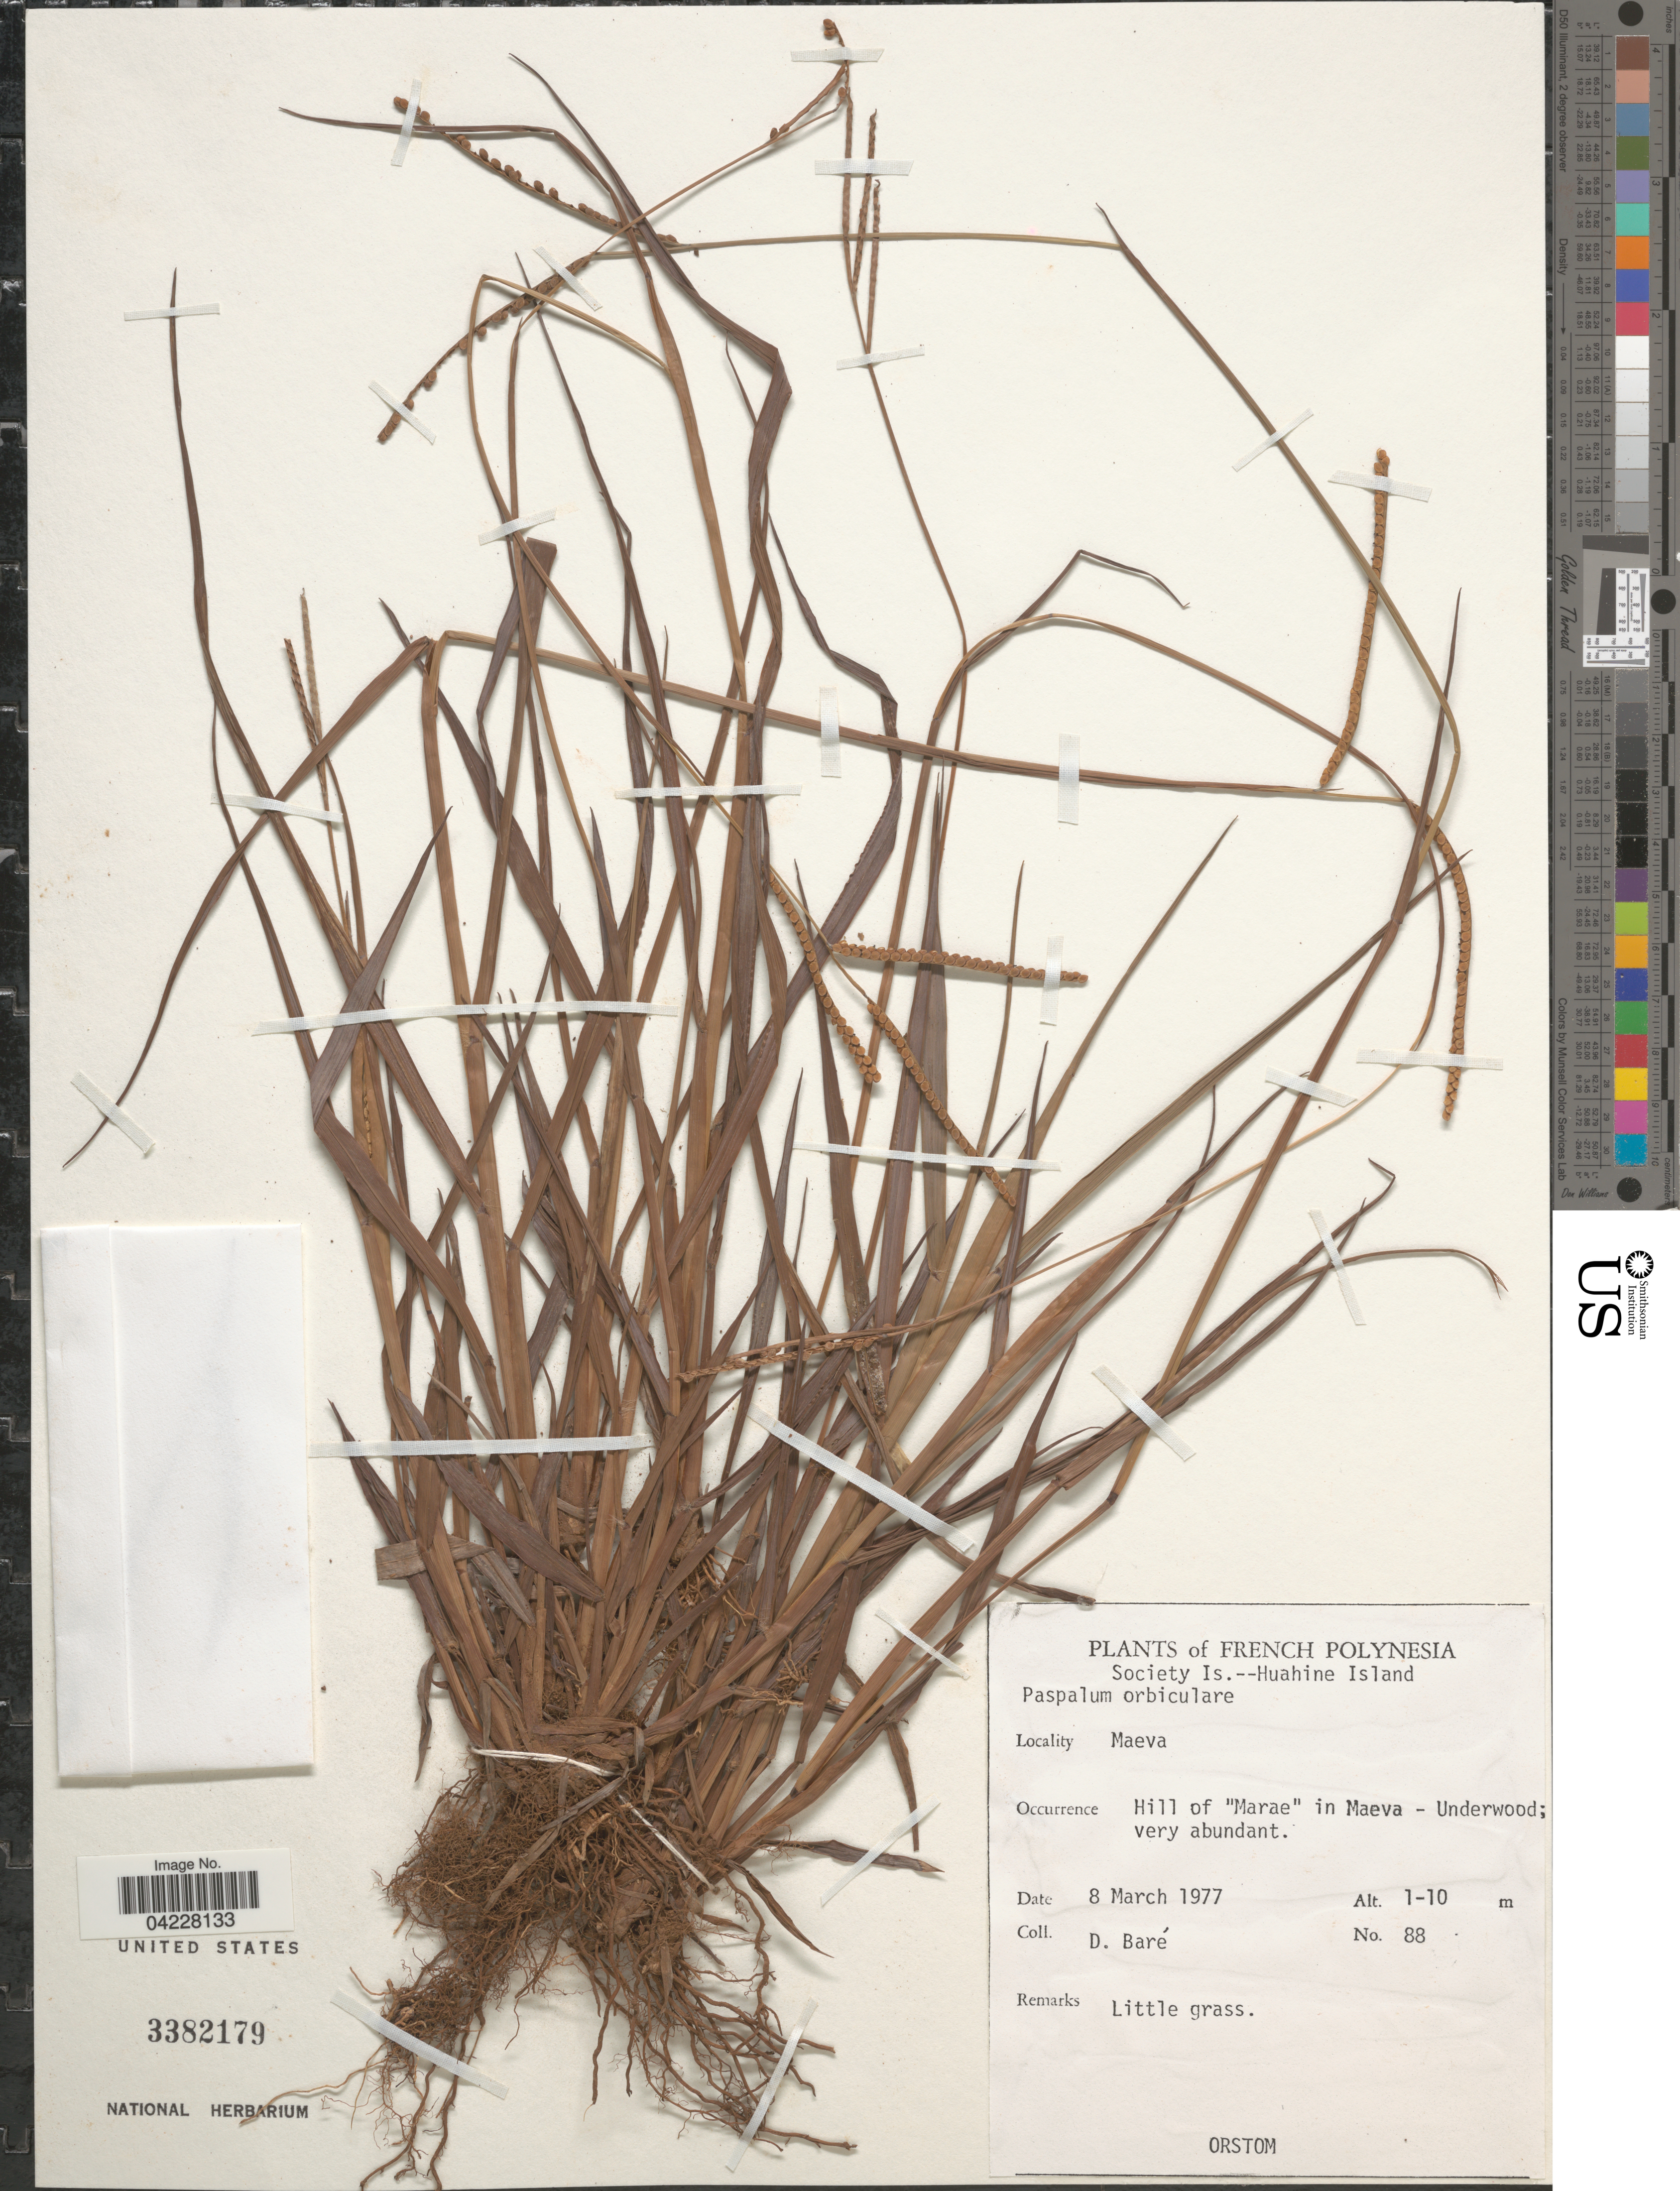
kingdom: Plantae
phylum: Tracheophyta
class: Liliopsida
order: Poales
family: Poaceae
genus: Paspalum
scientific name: Paspalum orbiculare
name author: G. Forst.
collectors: D. Baré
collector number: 88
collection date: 1977-03-08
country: French Polynesia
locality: Society Is.--Huahine Island. Maeva. Hill of "Marae" in Maeva.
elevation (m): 1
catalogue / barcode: US 3382179